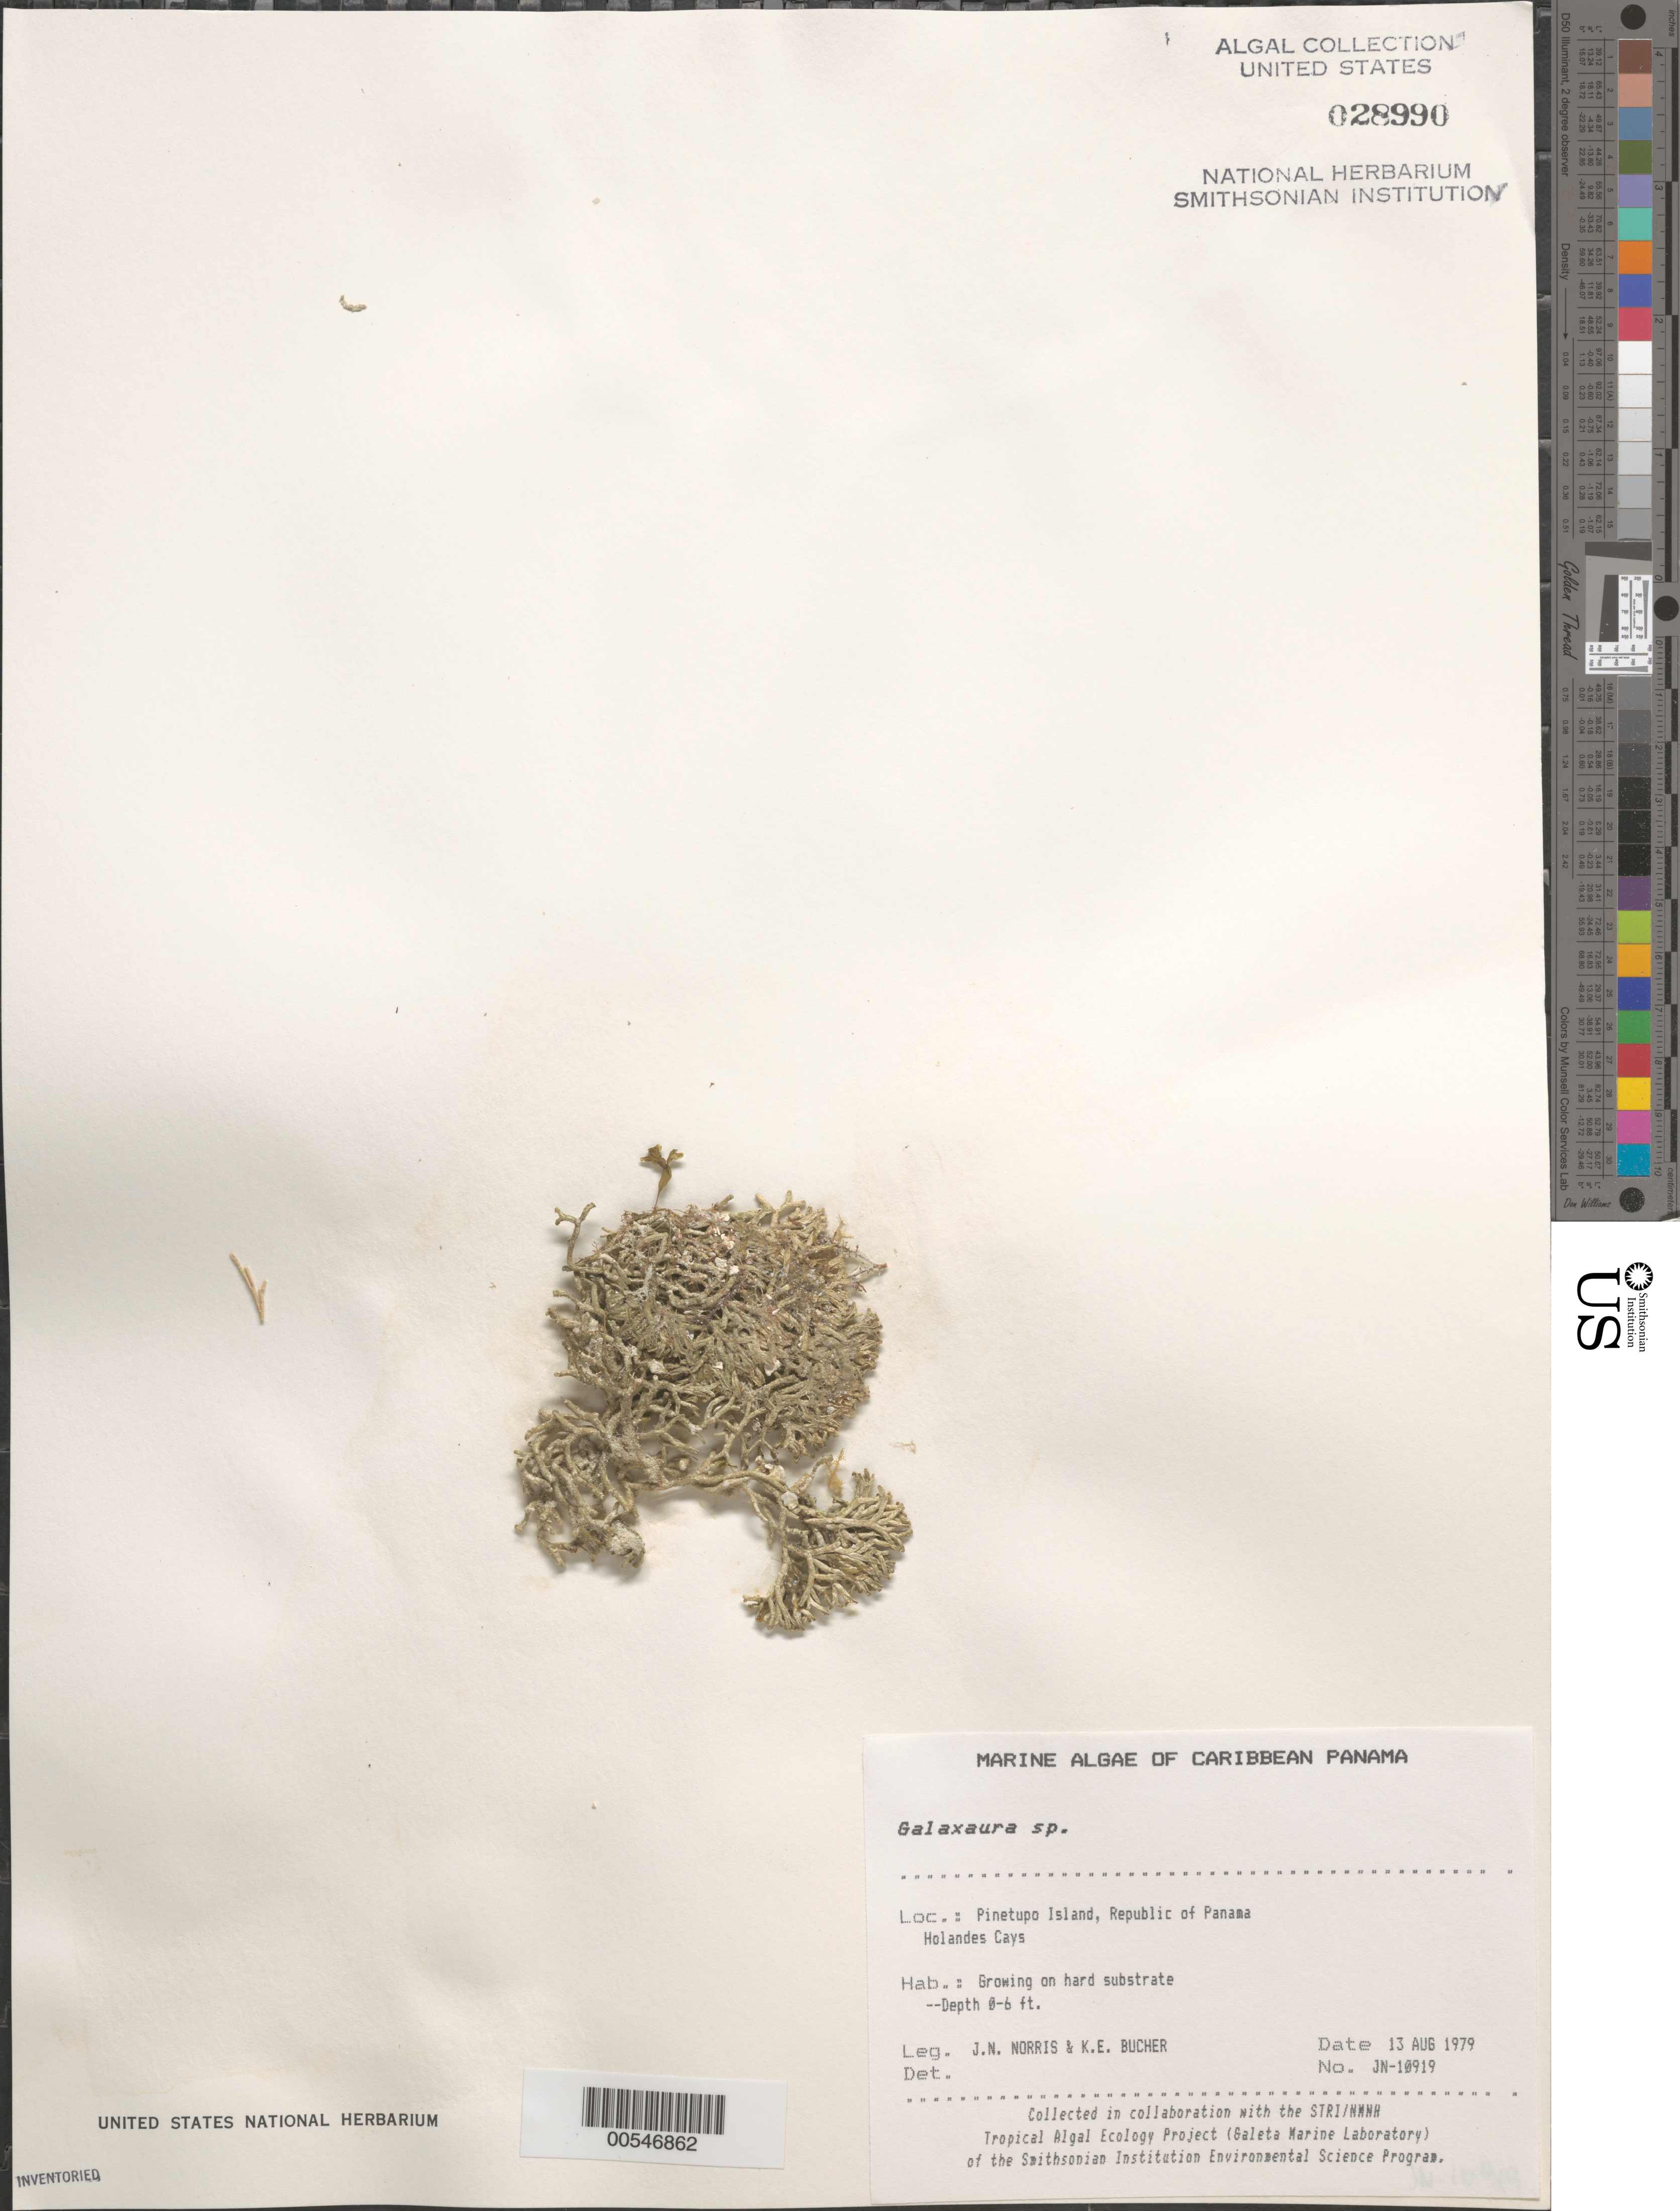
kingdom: Plantae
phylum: Rhodophyta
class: Florideophyceae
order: Nemaliales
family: Galaxauraceae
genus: Galaxaura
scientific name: Galaxaura sp.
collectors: J. N. Norris & K. E. Bucher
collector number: JN-10919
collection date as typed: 13 Aug 1979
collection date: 1979-08-13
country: Panama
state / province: Kuna Yala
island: Pinetupo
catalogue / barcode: US 28990